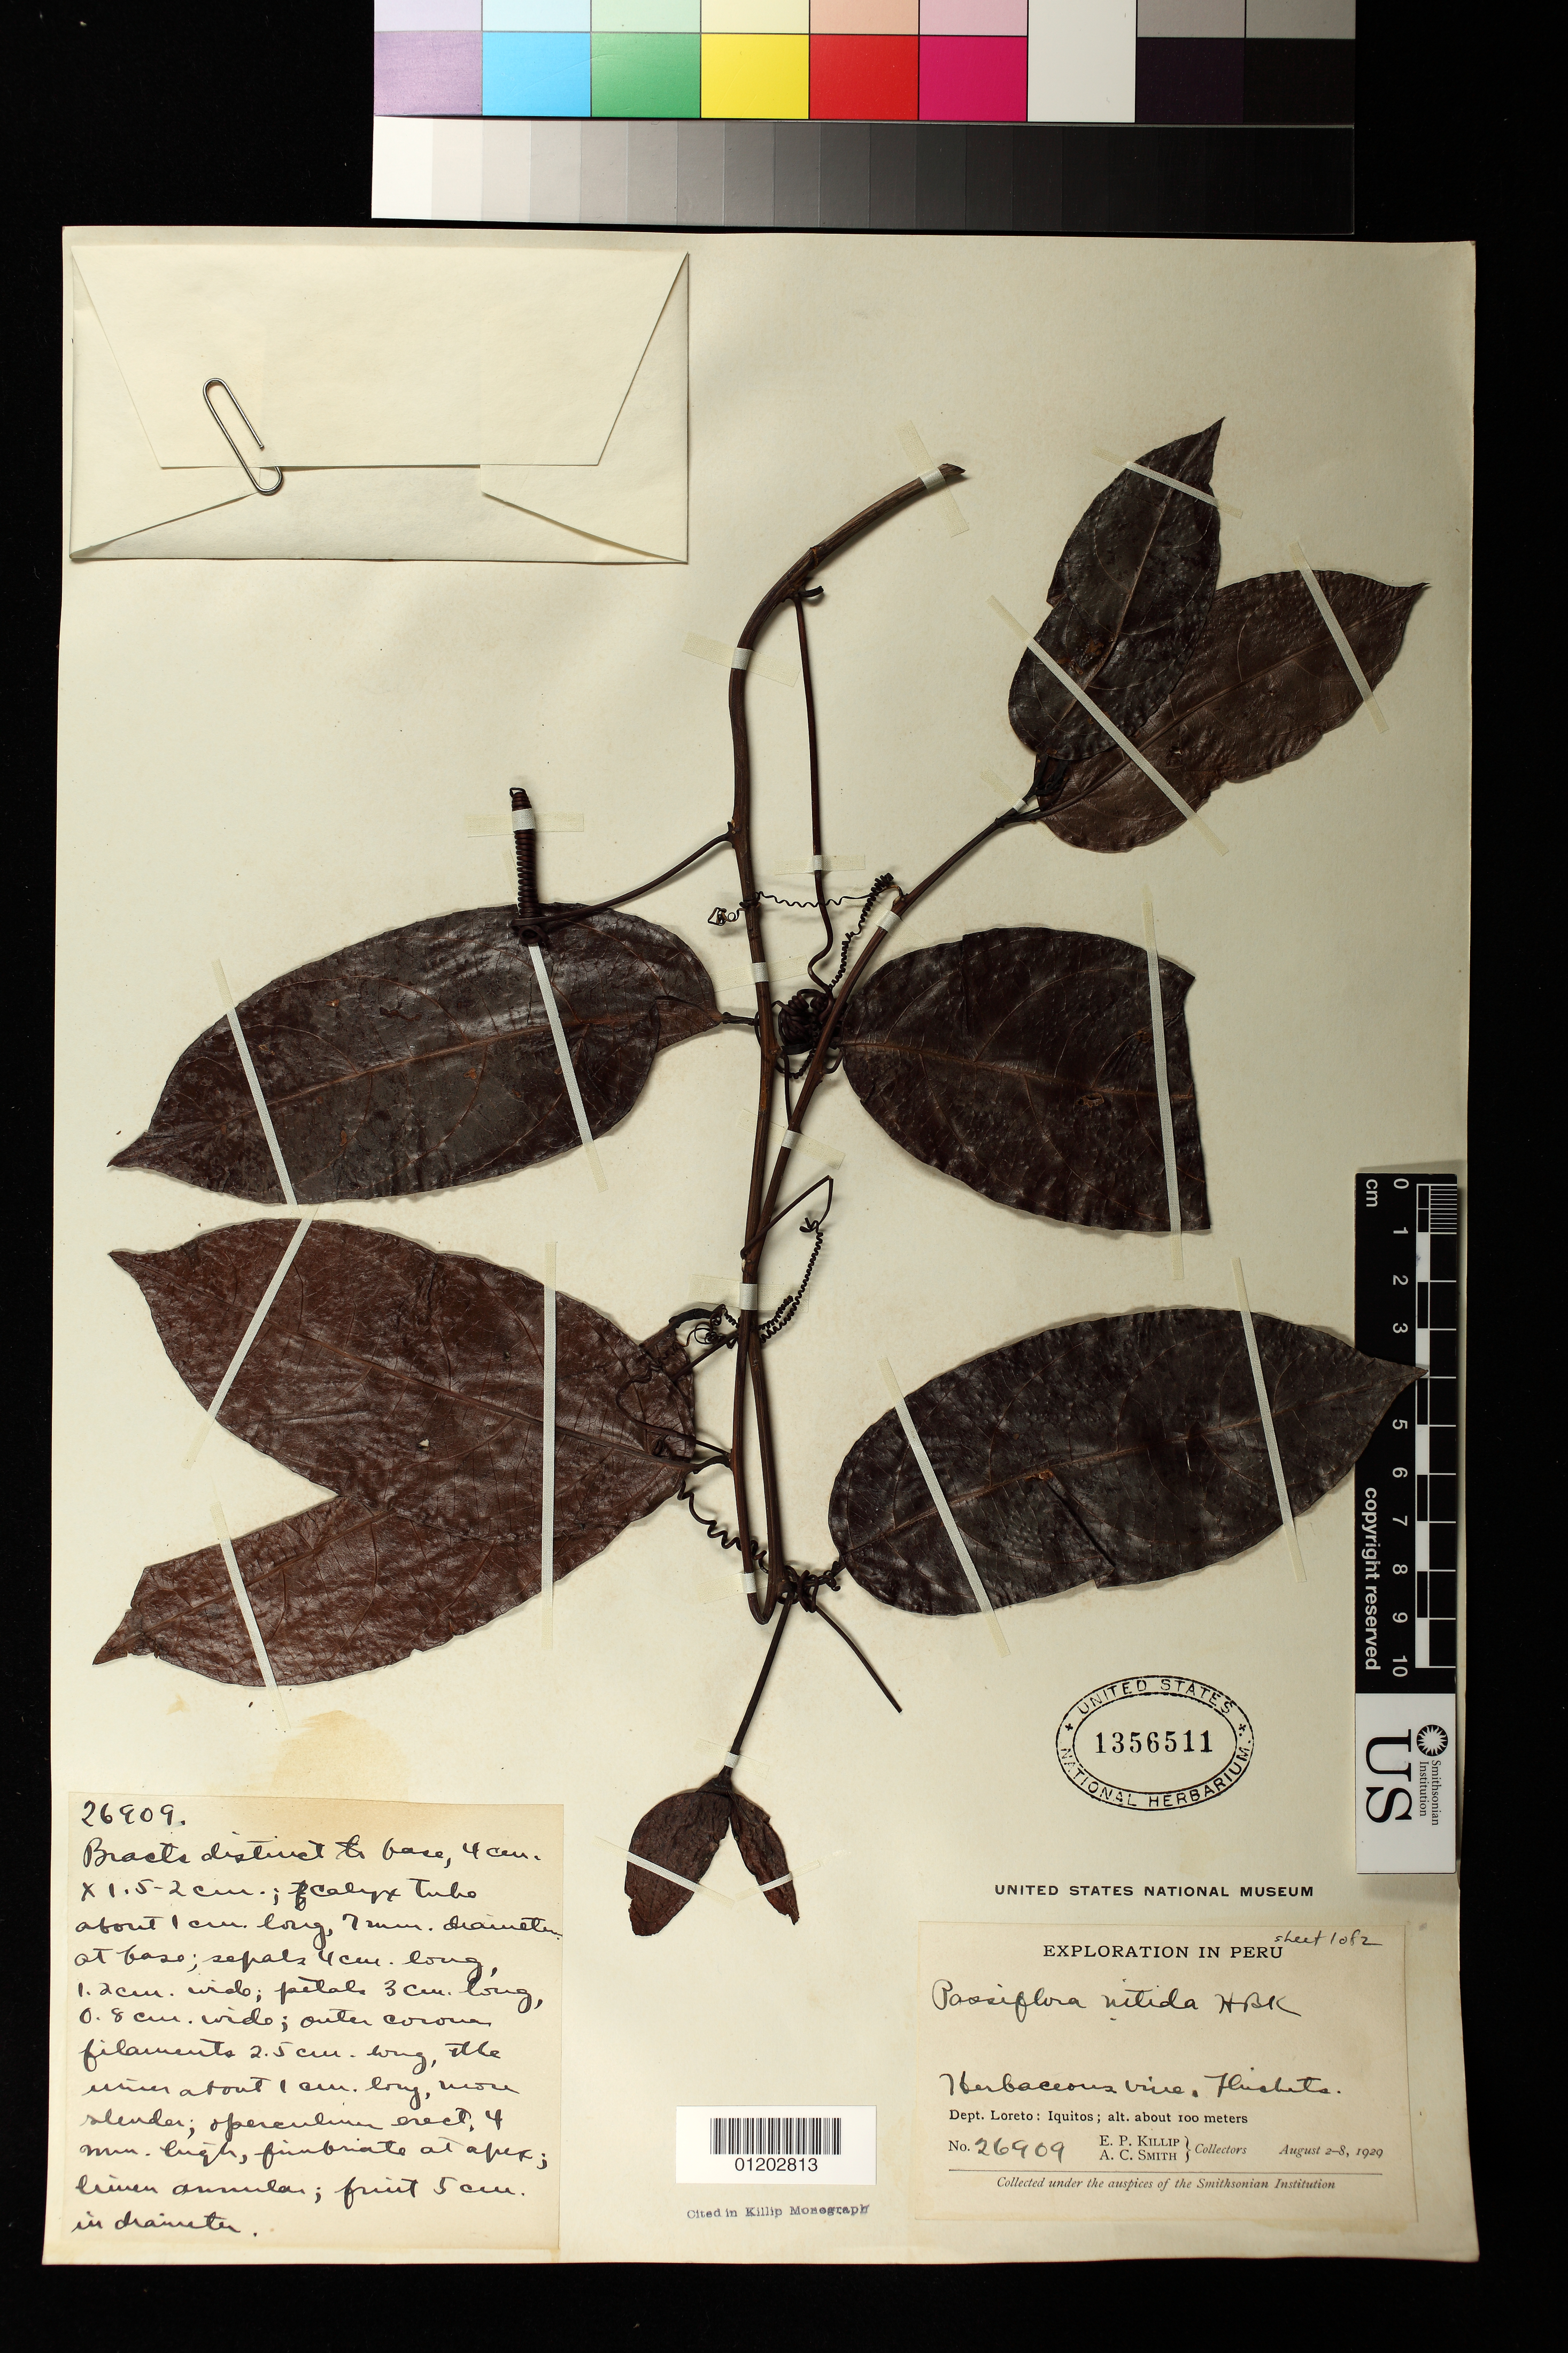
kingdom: Plantae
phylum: Tracheophyta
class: Magnoliopsida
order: Malpighiales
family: Passifloraceae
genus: Passiflora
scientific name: Passiflora nitida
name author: Kunth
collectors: E. P. Killip & A. C. Smith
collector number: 26909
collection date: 1929-08-02/1929-08-08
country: Peru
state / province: Loreto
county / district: Maynas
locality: Iquitos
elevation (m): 100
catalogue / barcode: US 1356511